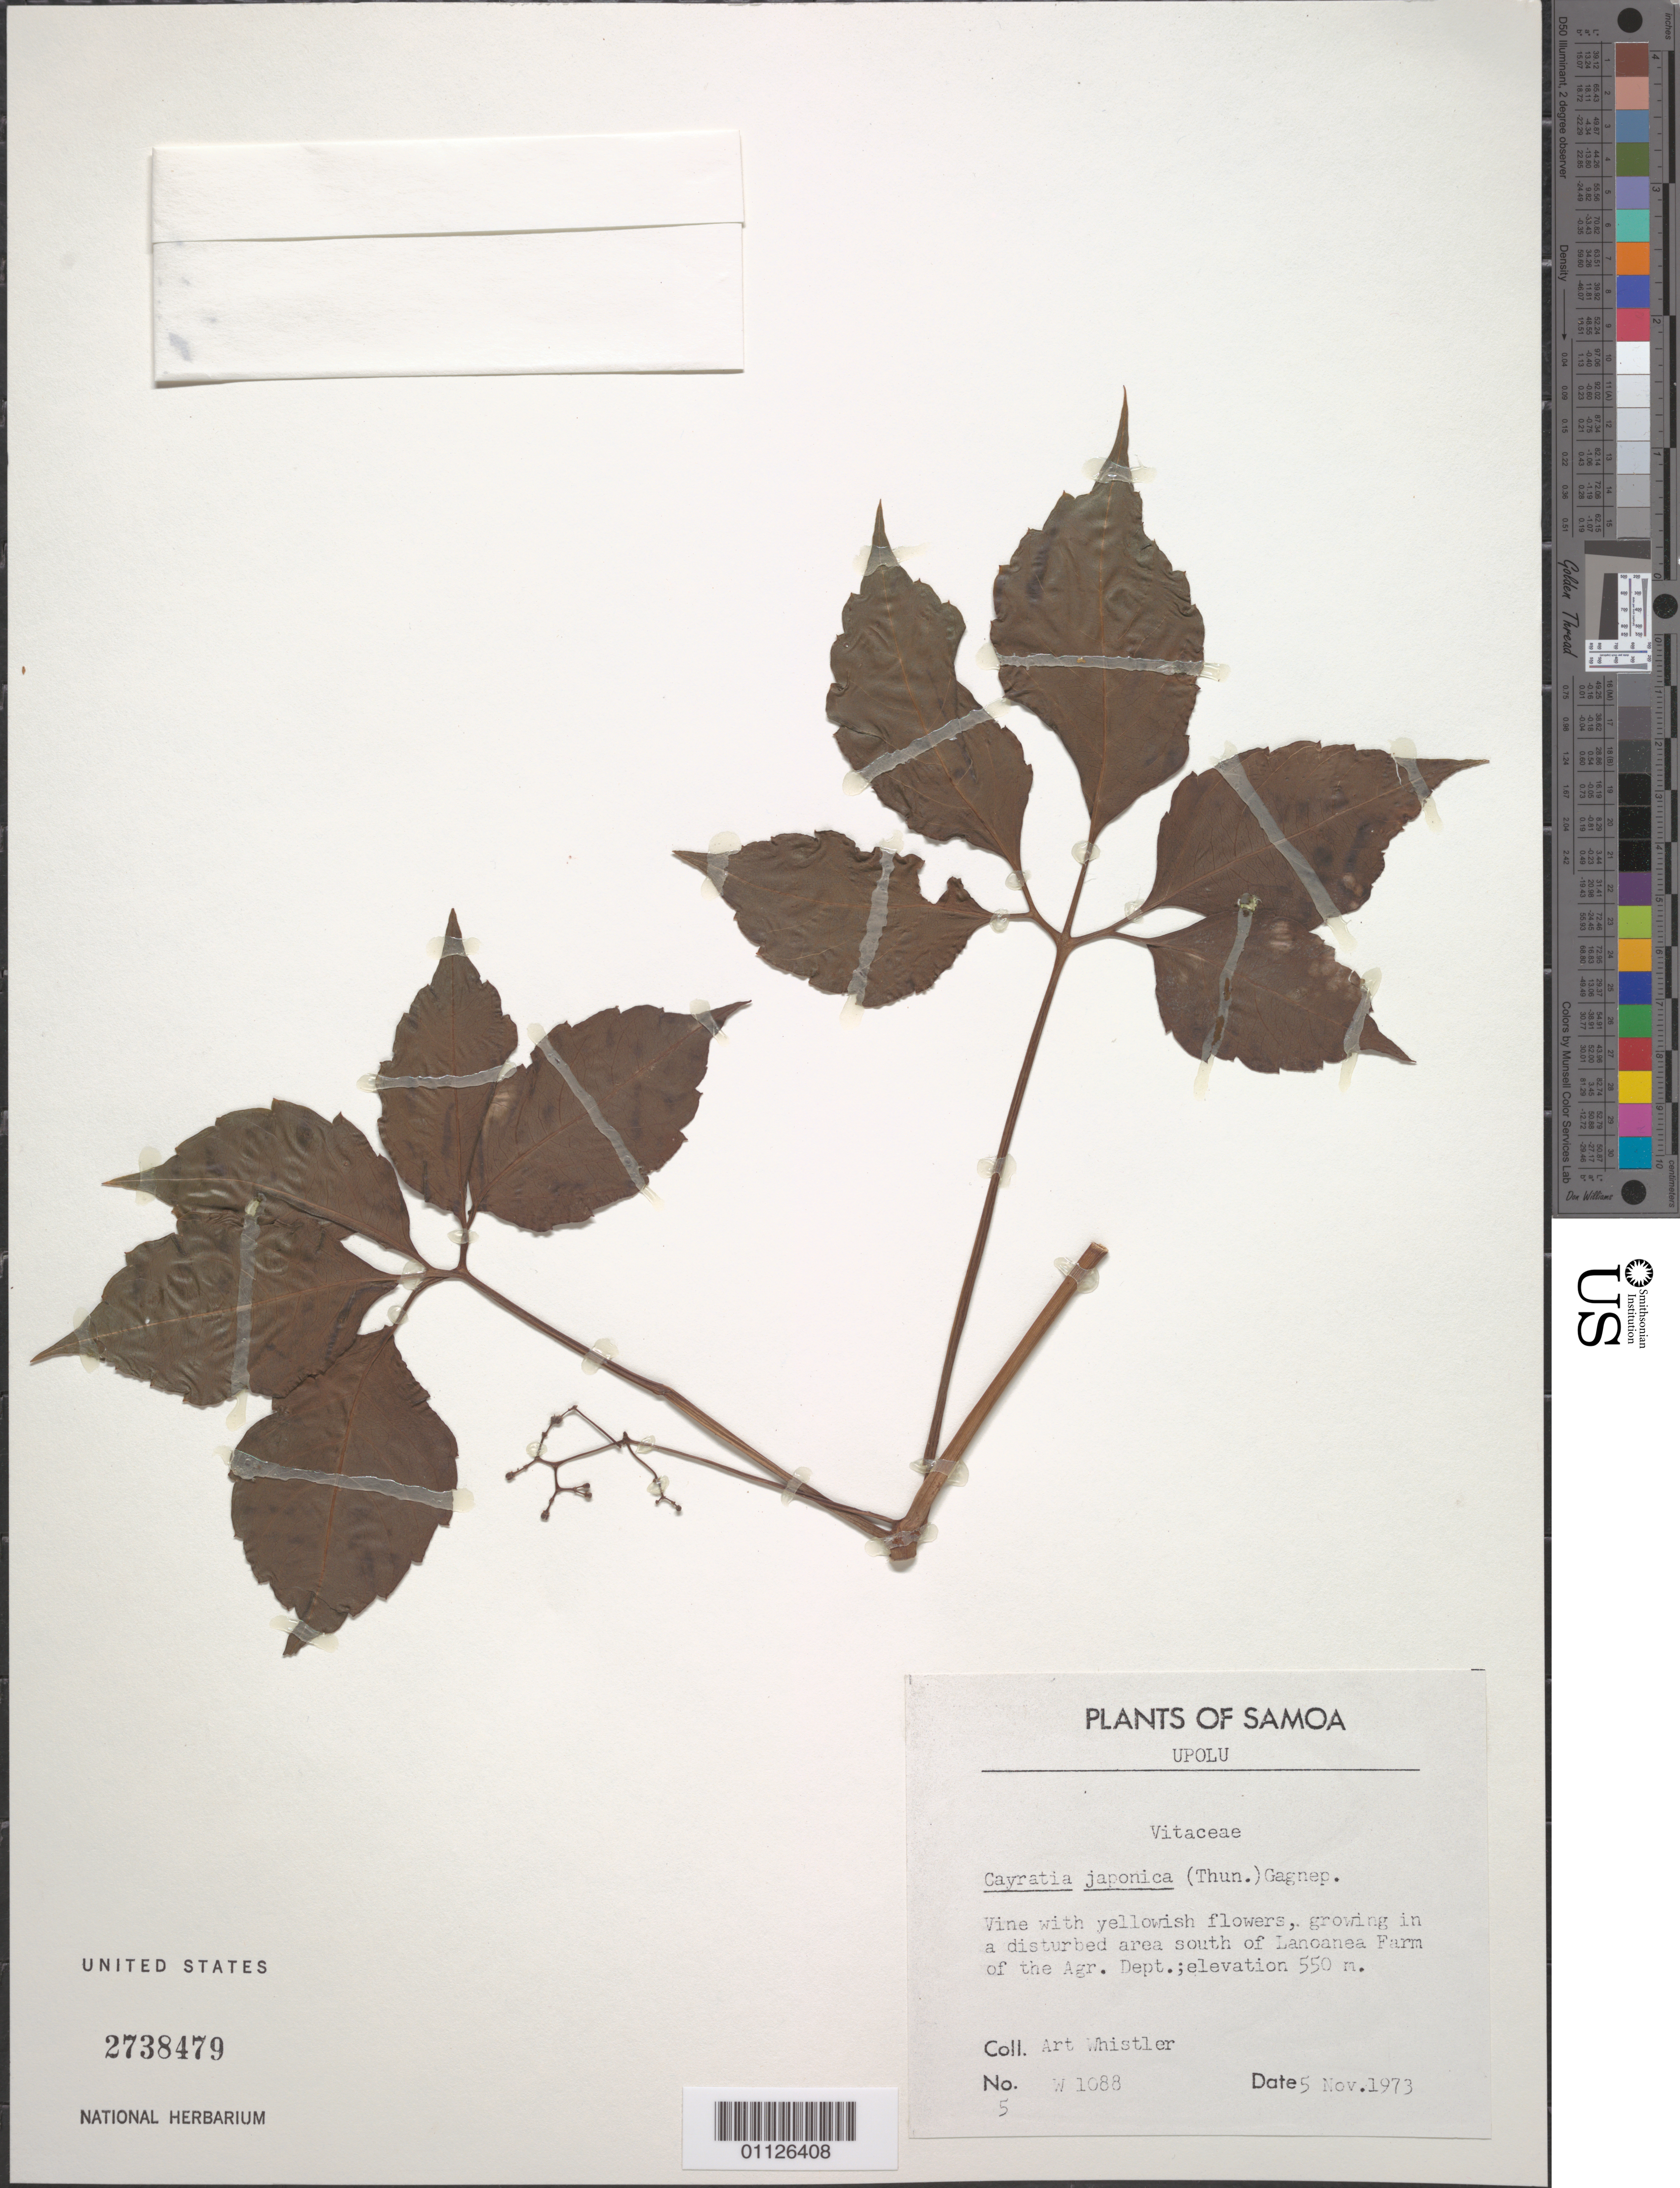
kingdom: Plantae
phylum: Tracheophyta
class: Magnoliopsida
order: Vitales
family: Vitaceae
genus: Cayratia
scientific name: Cayratia japonica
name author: (Thunb.) Gagnep.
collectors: A. Whistler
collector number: W 1088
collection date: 1973-11-05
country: Samoa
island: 'Upolu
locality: Upolu. S of Lanoanea Farm of the Agr.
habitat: Growing in a disturbed area. Vine.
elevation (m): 550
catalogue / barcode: US 2738479